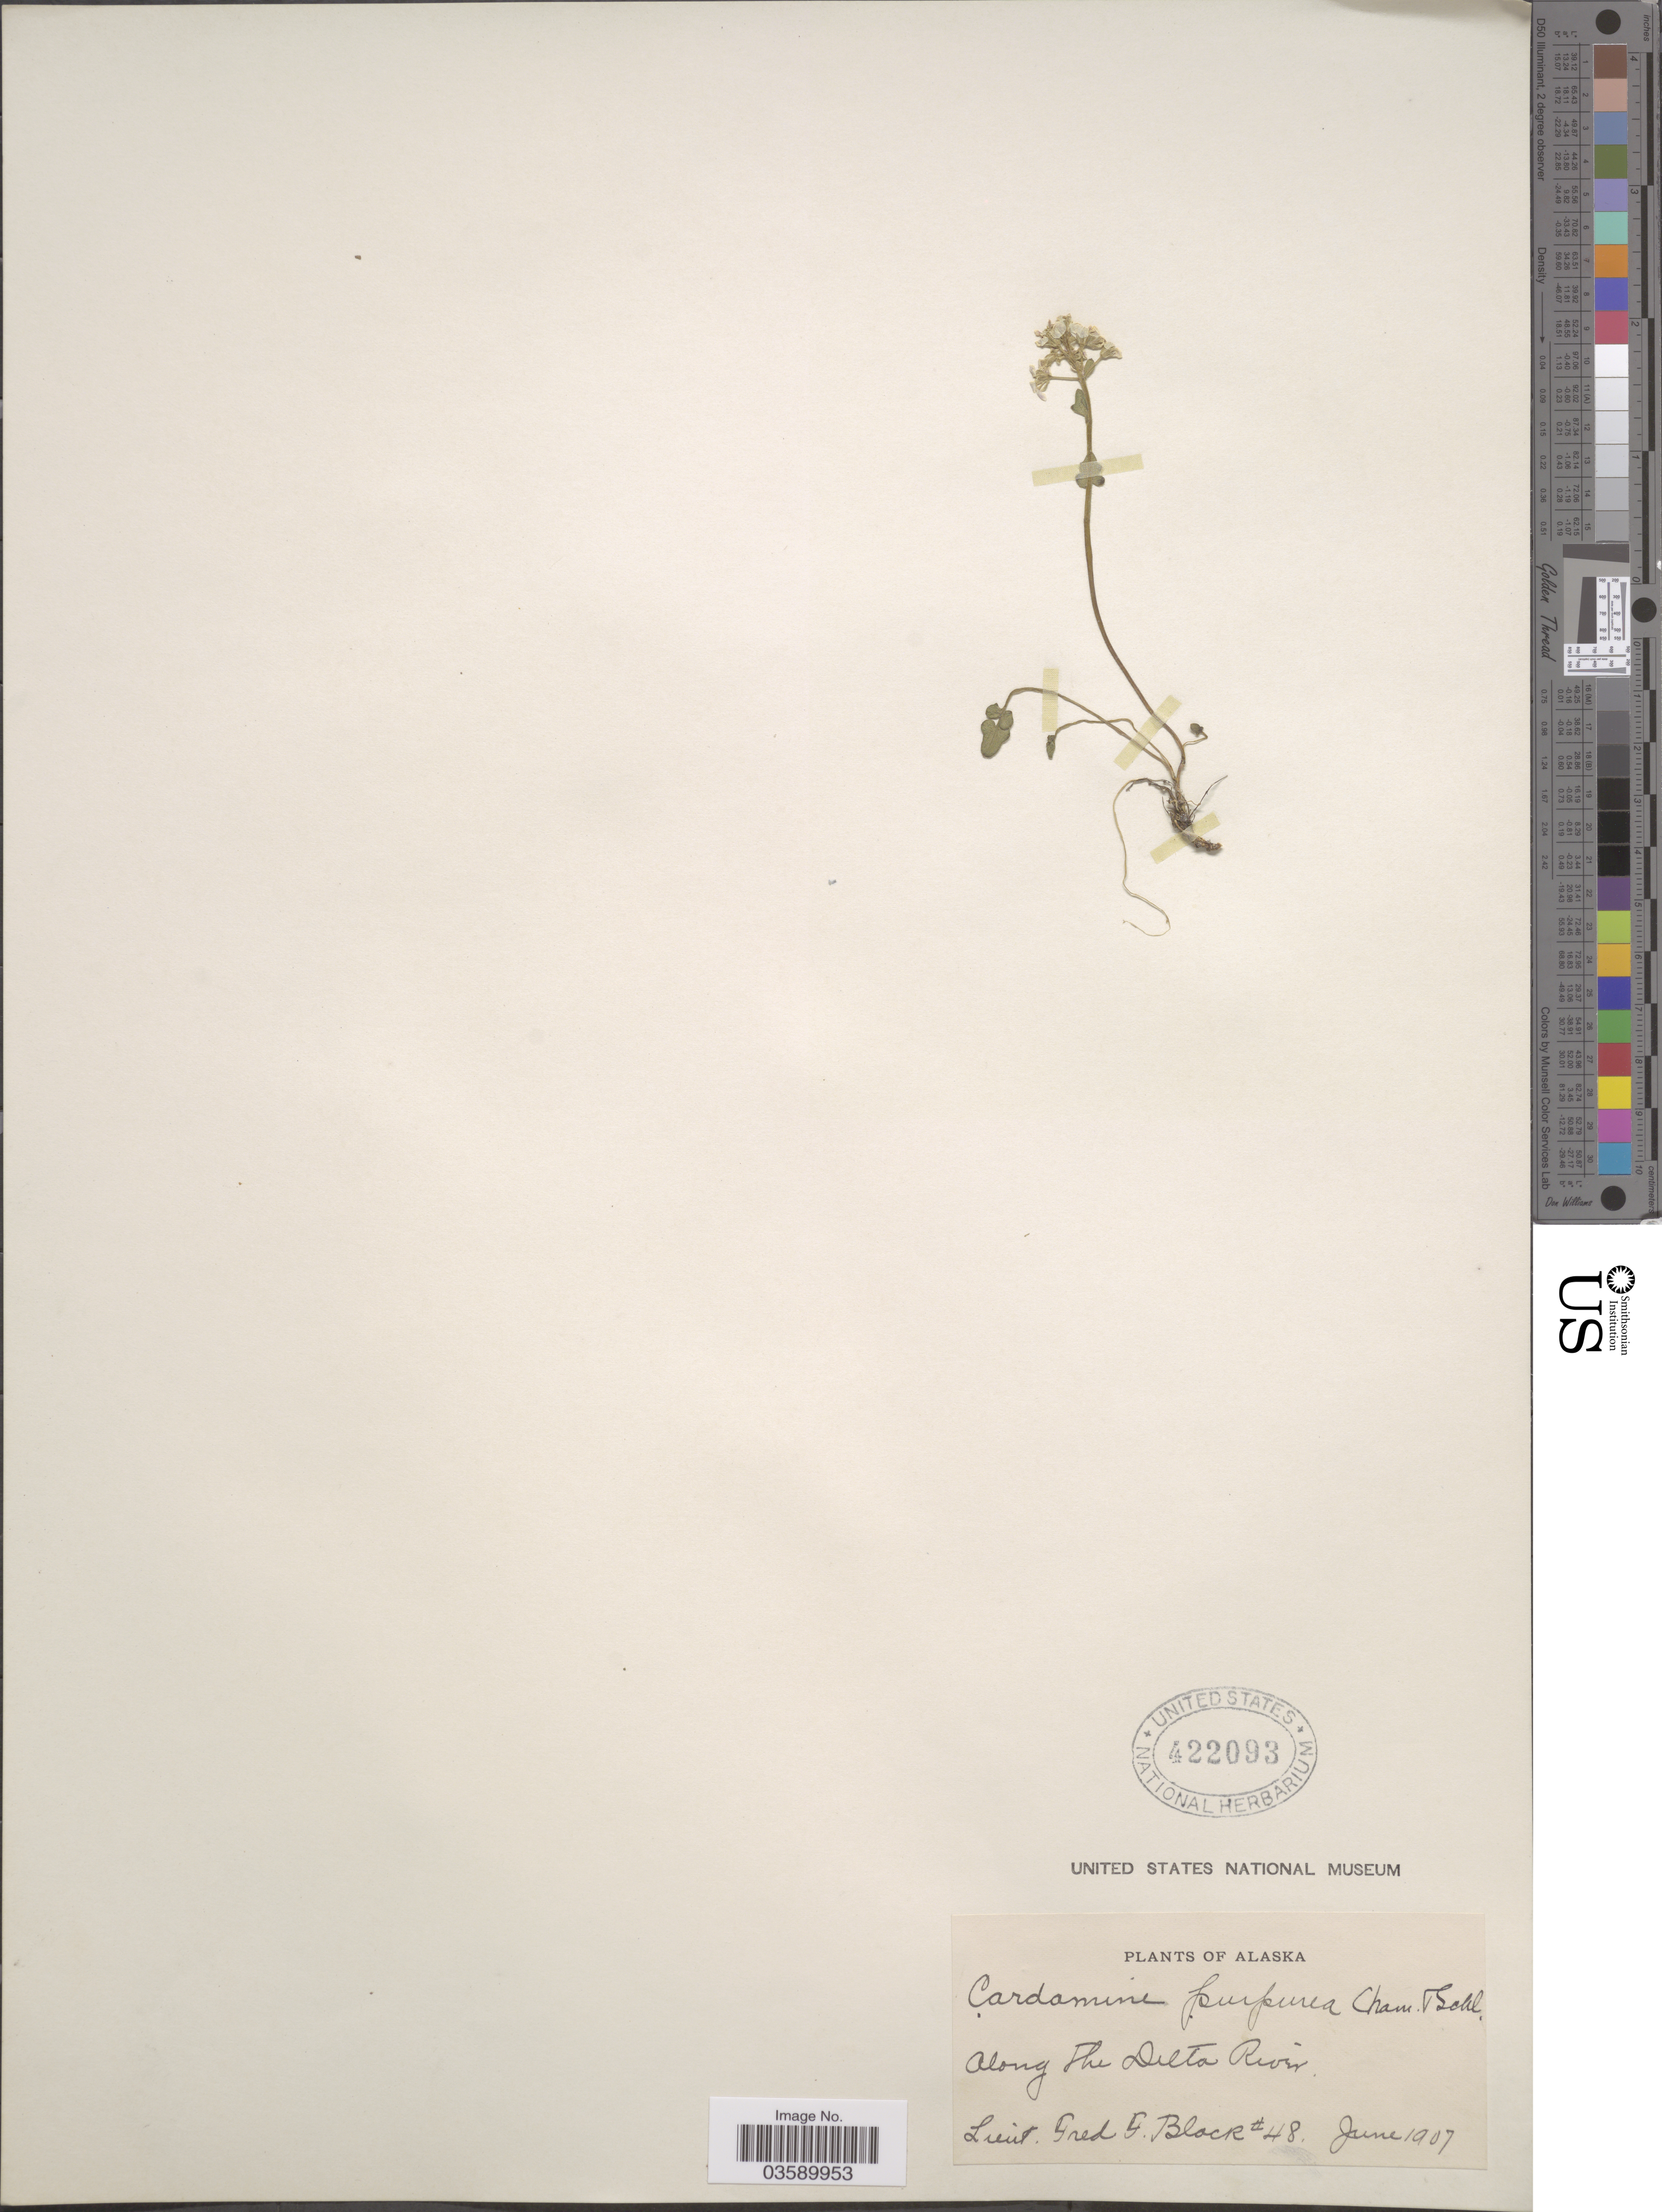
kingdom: Plantae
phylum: Tracheophyta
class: Magnoliopsida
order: Brassicales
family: Brassicaceae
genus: Cardamine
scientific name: Cardamine purpurea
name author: Cham. & Schltdl.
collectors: F. Block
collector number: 48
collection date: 1907-06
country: United States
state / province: Alaska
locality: Along The Delta River.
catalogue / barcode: US 422093